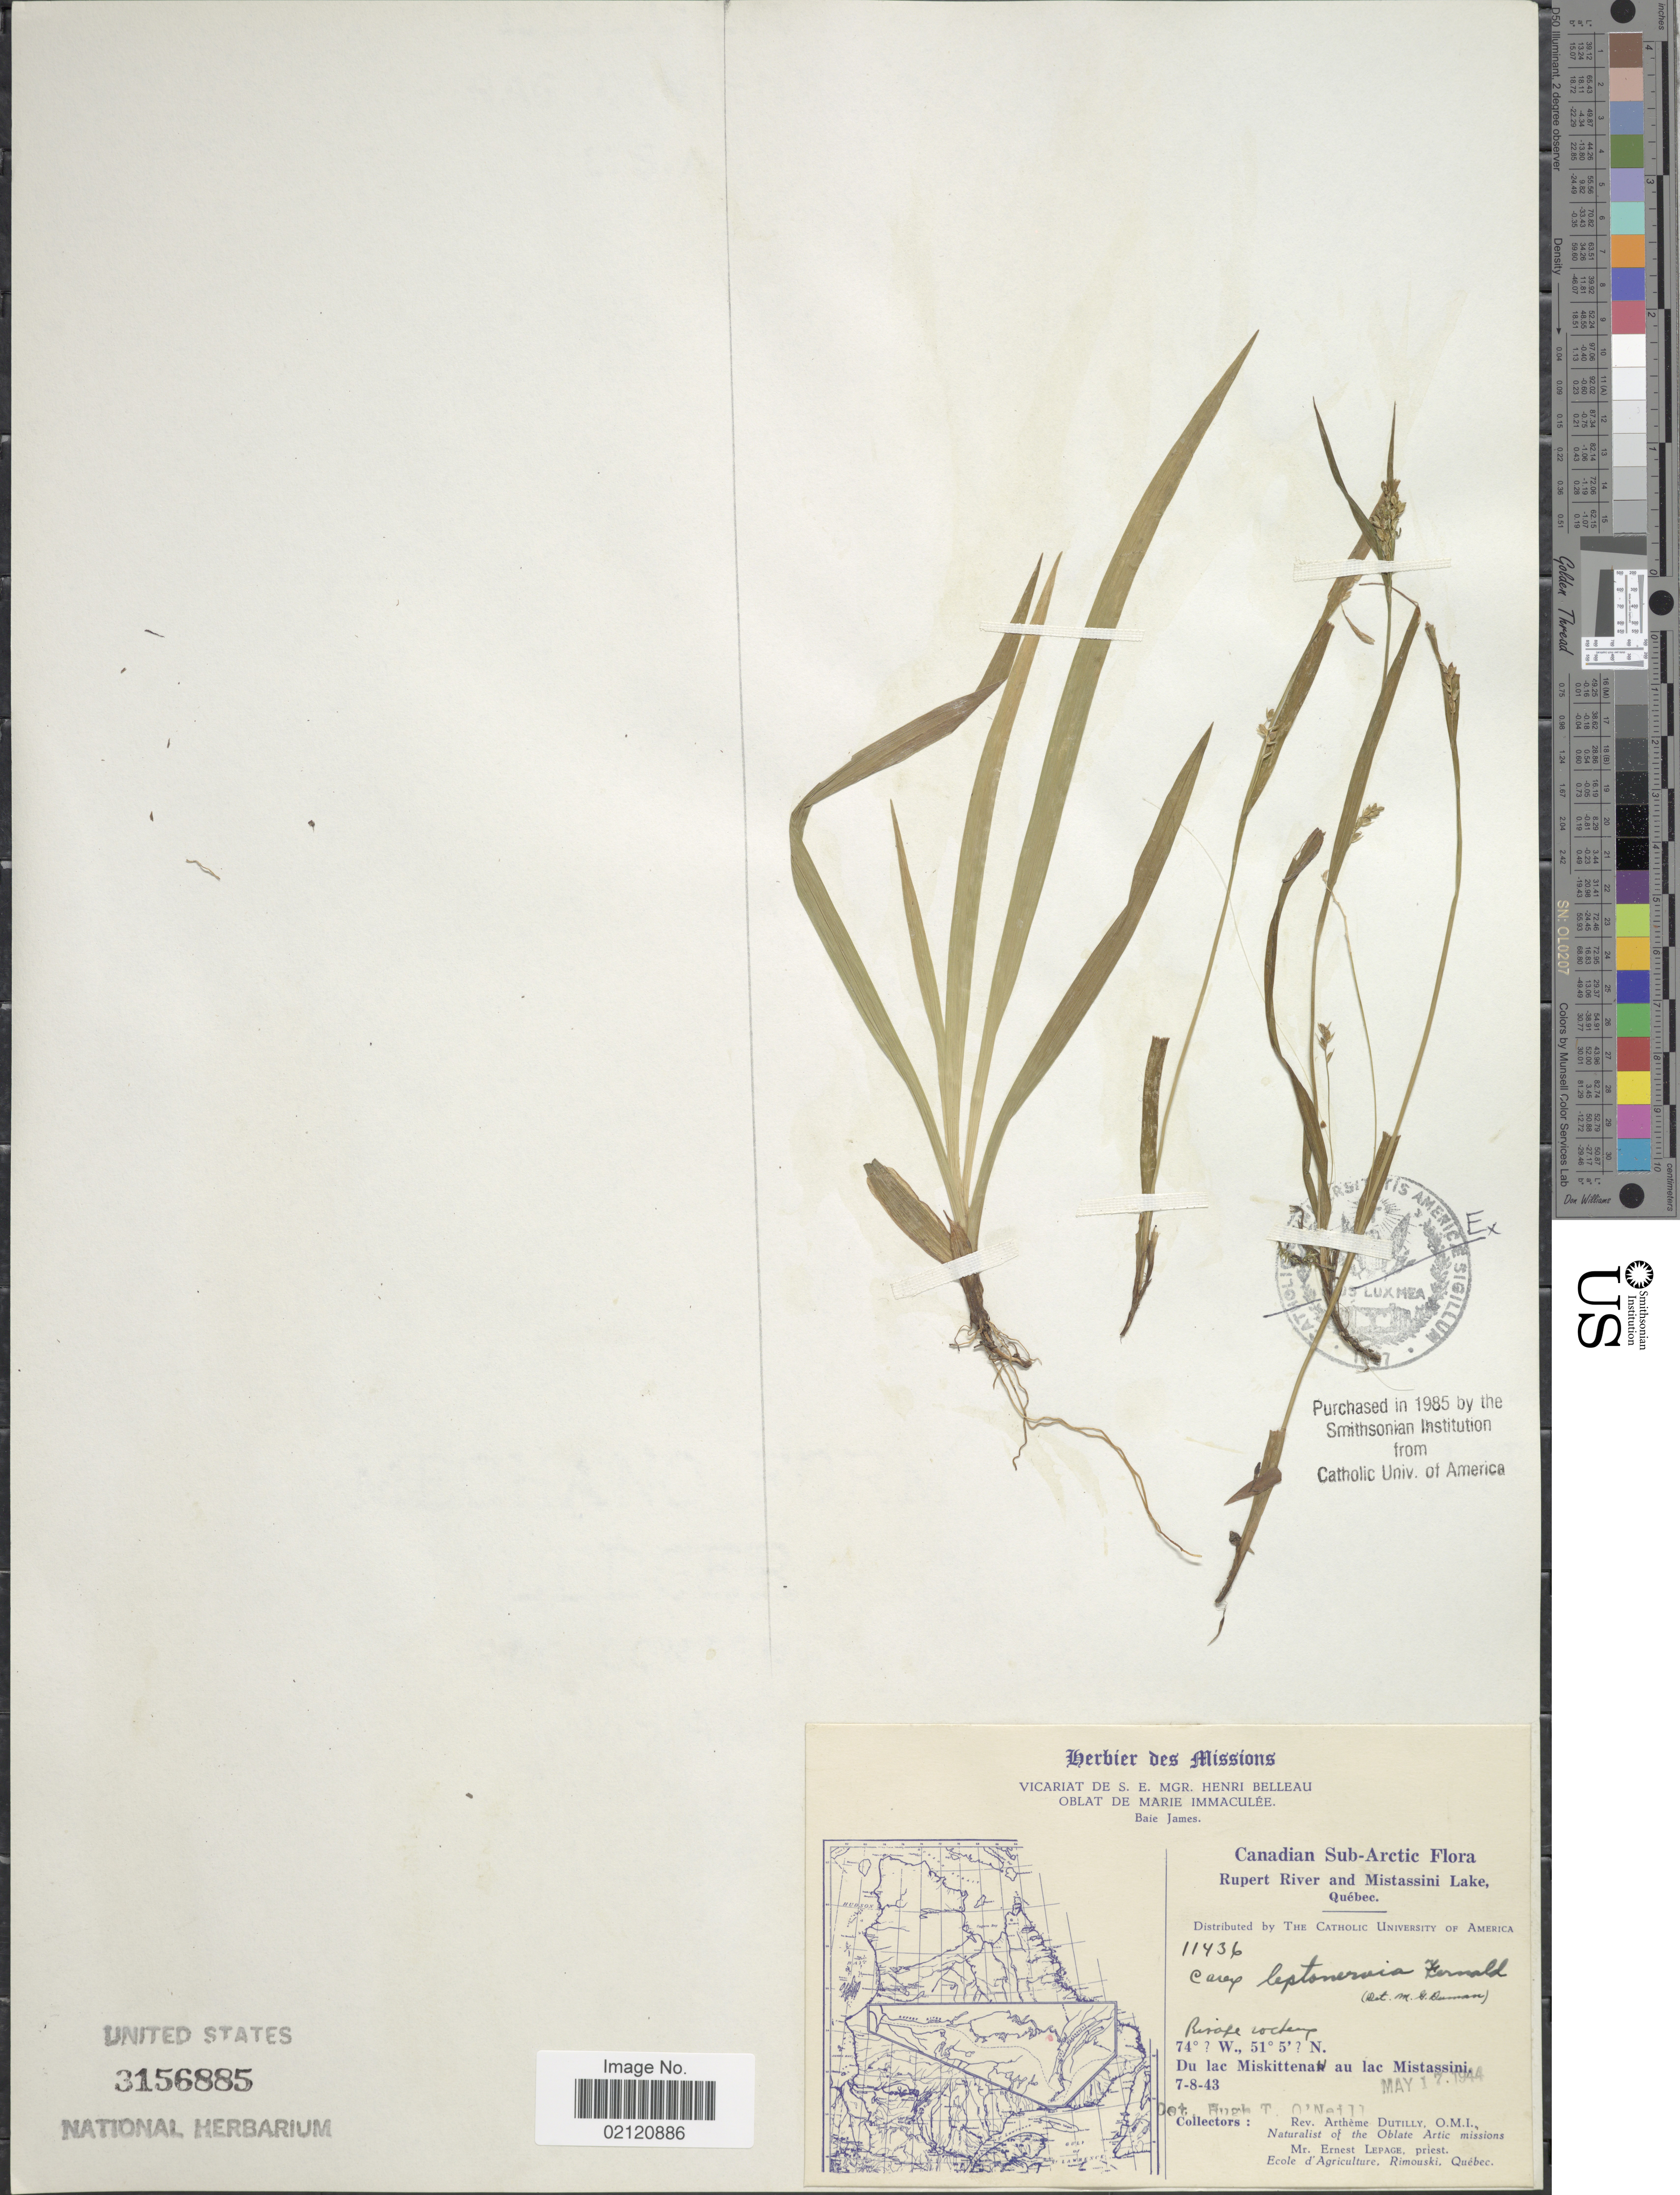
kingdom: Plantae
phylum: Tracheophyta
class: Liliopsida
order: Poales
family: Cyperaceae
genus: Carex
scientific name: Carex leptonervia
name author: (Fernald) Fernald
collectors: A. Dutilly & E. Lepage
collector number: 11436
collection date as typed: Transcribed d/m/y: 7/8/43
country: Canada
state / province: Quebec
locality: Canadian Sub-Arctic, Rupert River and Mistassini Lake, Du lac Miskittenaw au lac Mistassini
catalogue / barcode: US 3156885